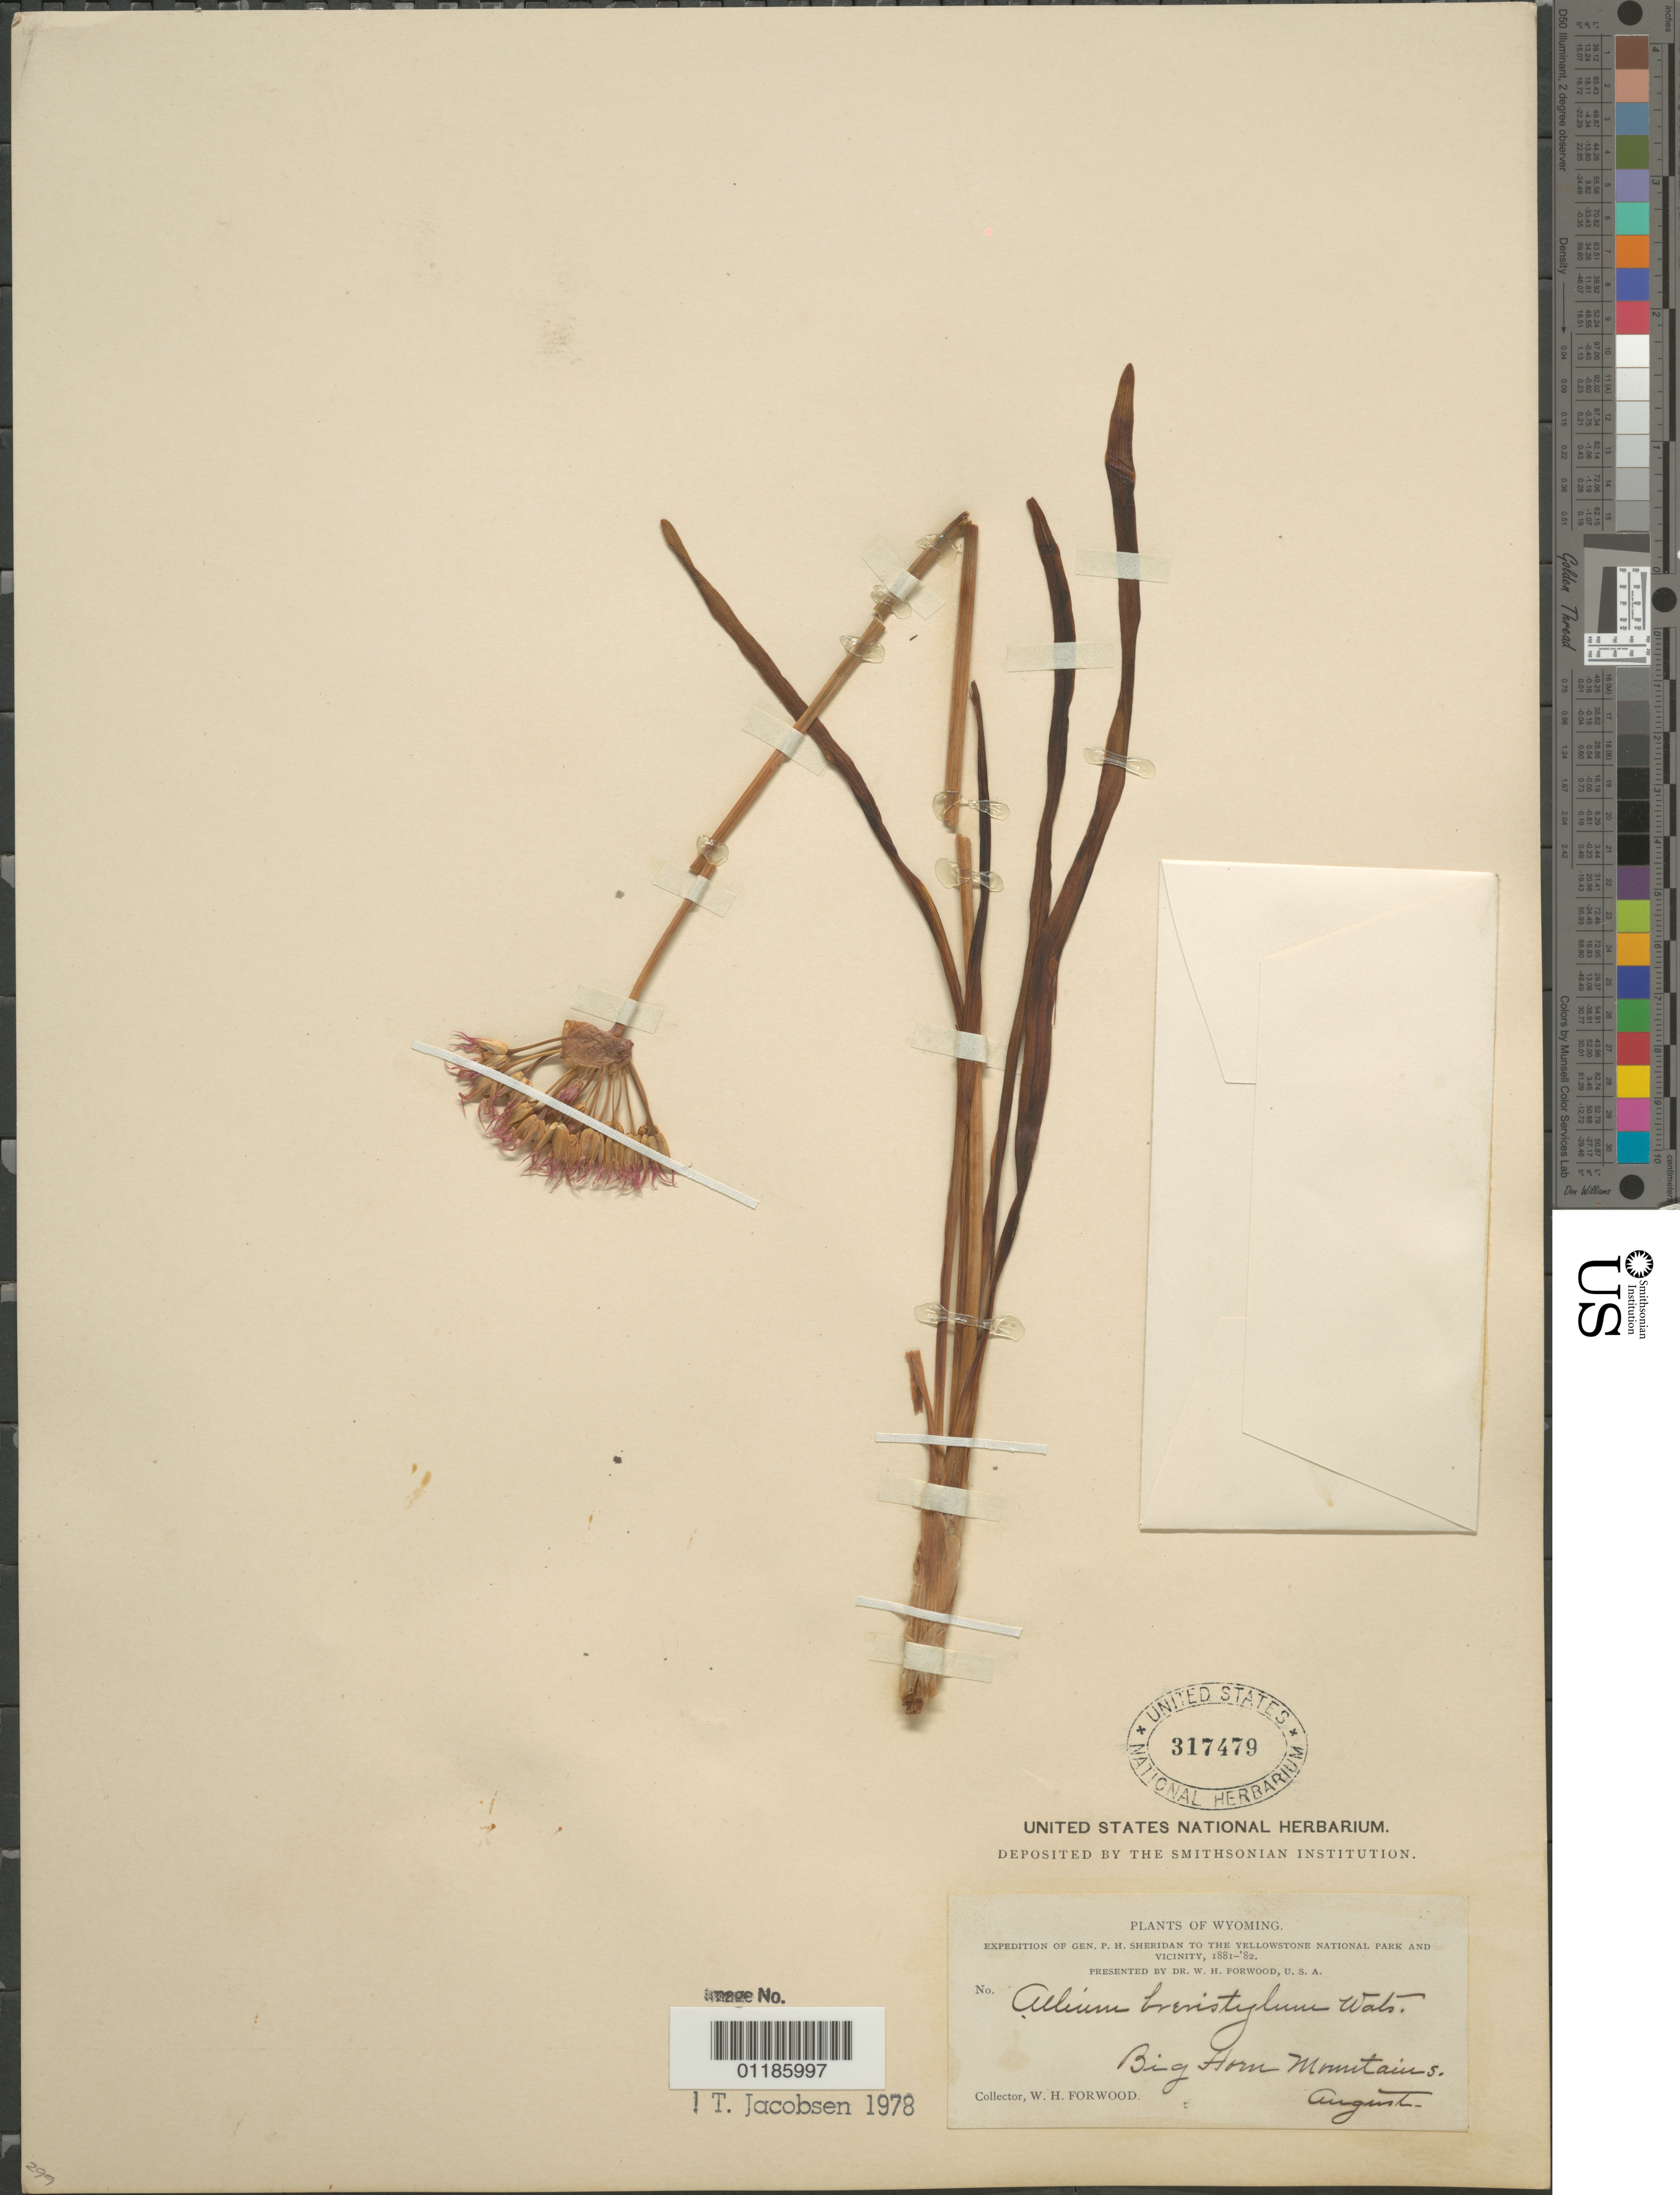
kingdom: Plantae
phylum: Tracheophyta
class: Liliopsida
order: Asparagales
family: Amaryllidaceae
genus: Allium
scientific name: Allium brevistylum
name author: S. Watson in C. King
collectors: W. Forwood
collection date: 1881-08/1882-08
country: United States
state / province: Wyoming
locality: Big Horn Mts.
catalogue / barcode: US 317479